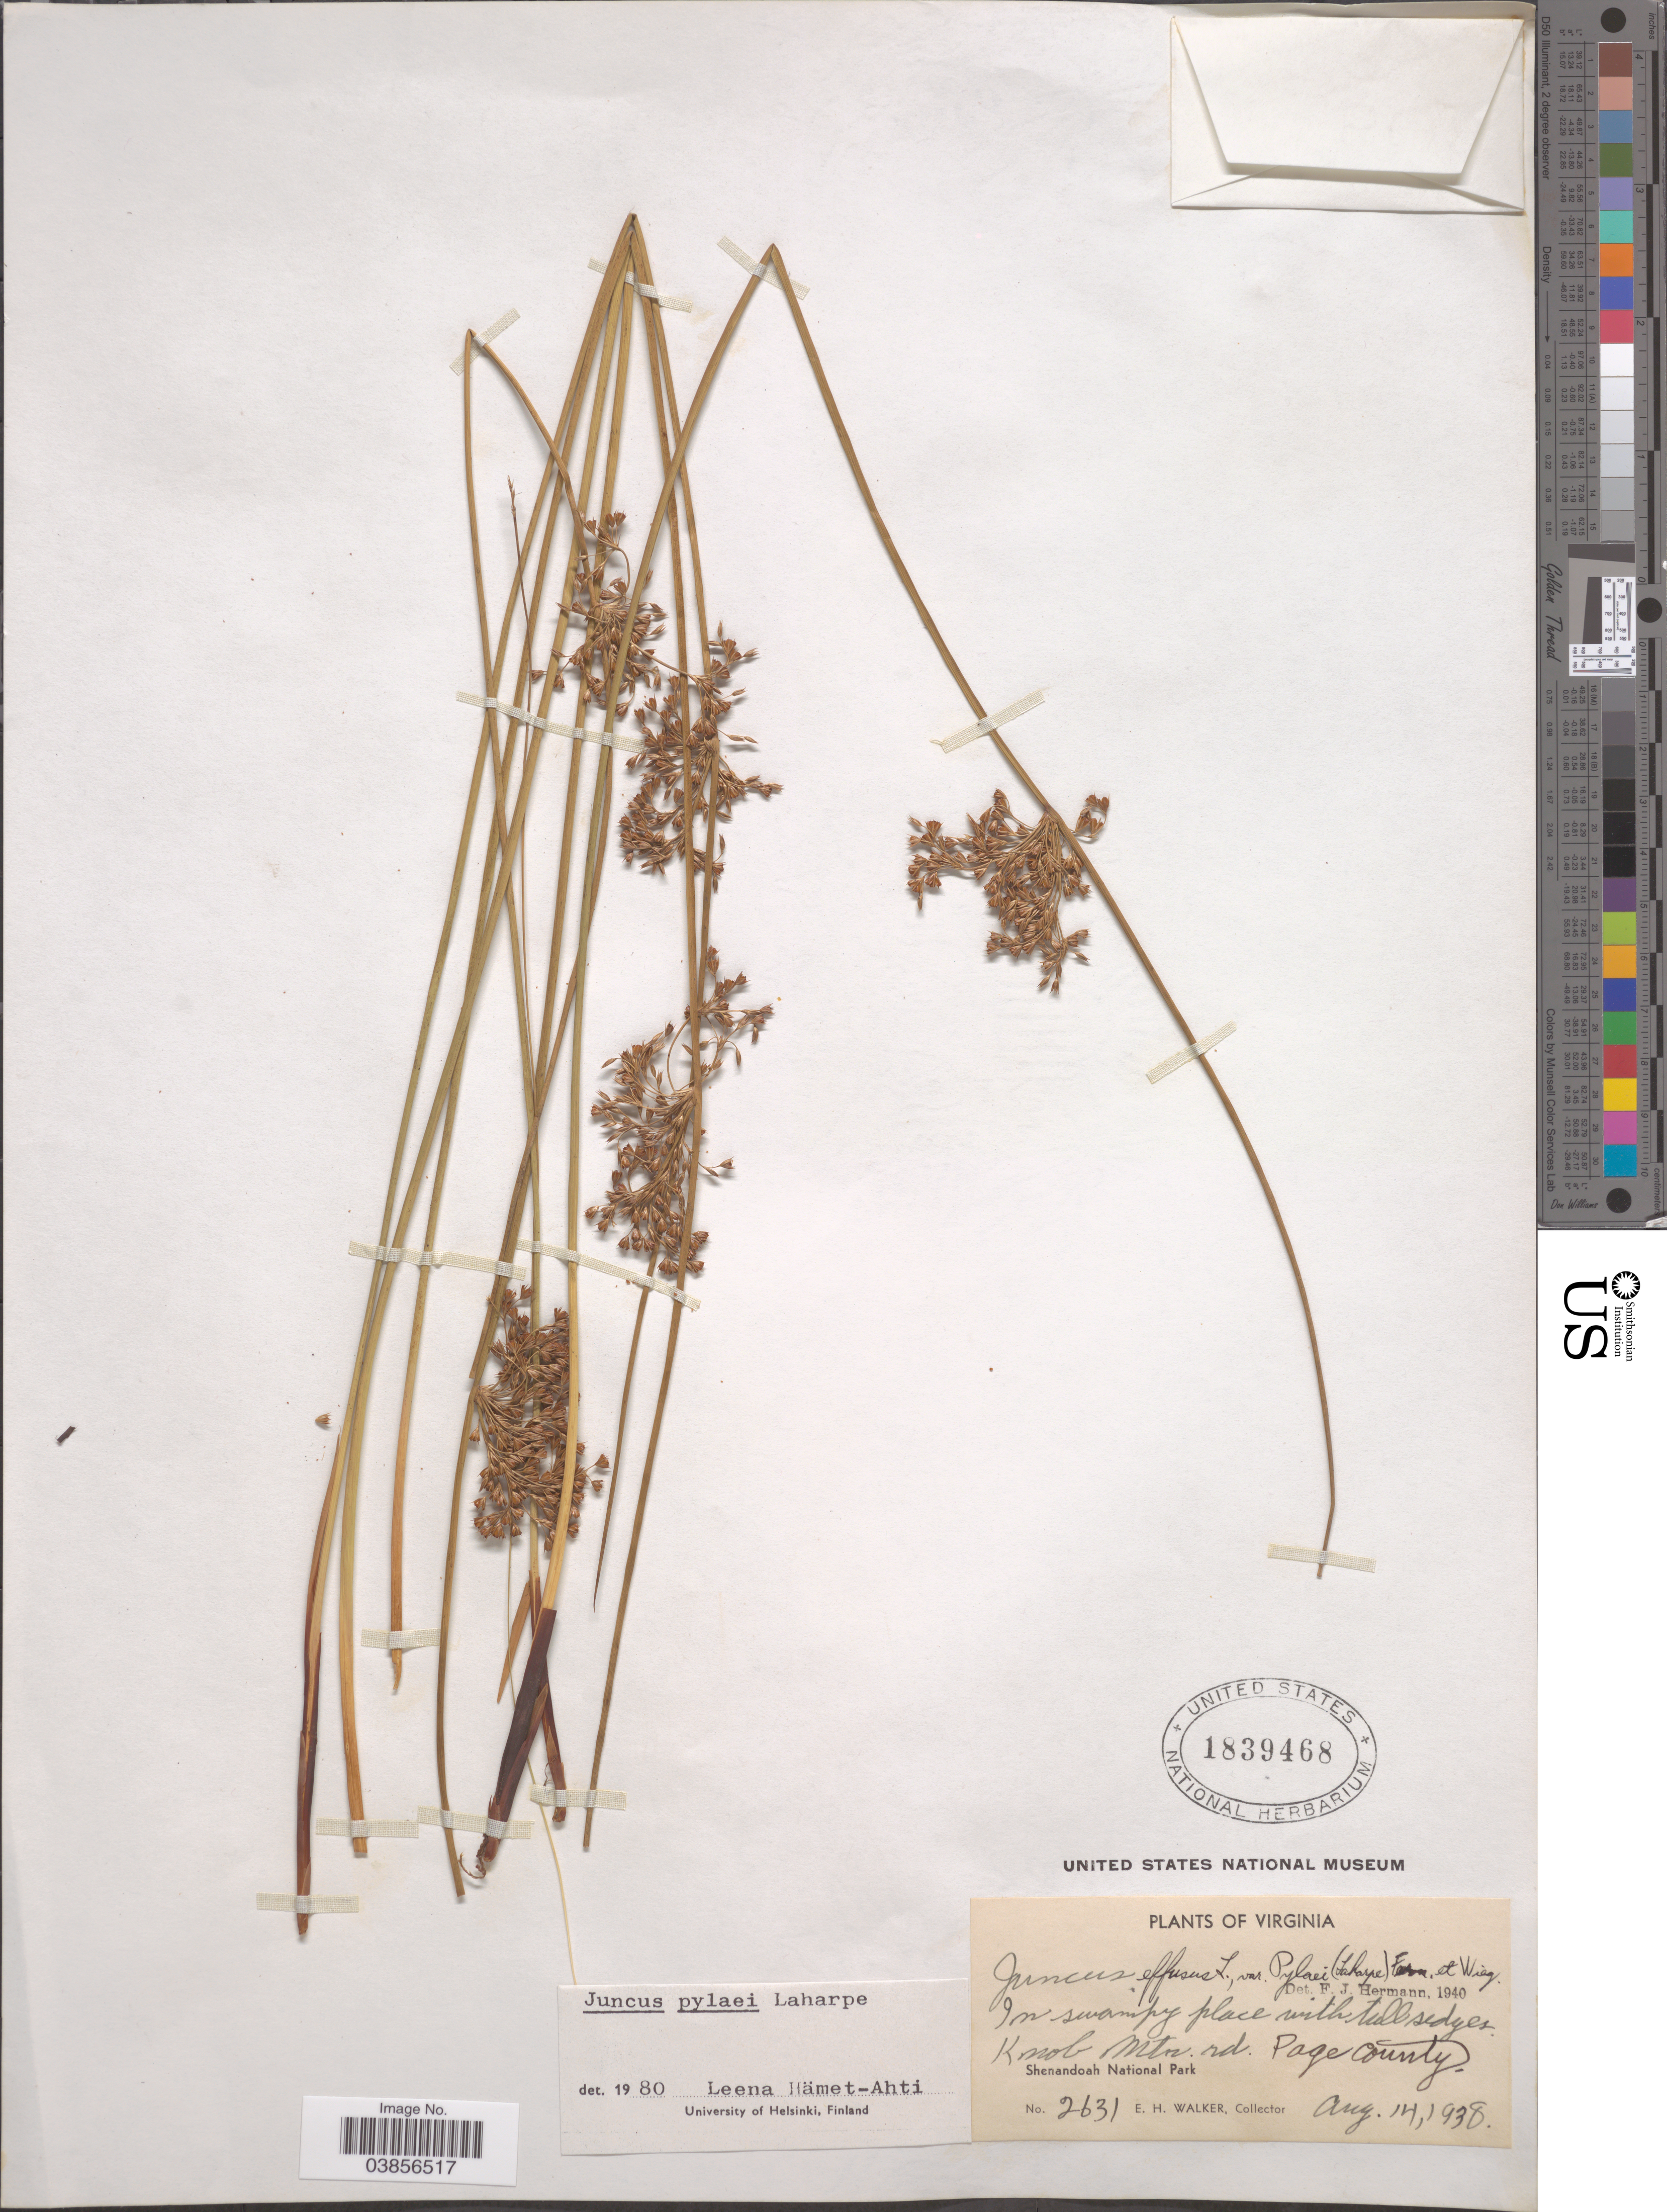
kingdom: Plantae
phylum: Tracheophyta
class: Liliopsida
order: Poales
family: Juncaceae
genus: Juncus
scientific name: Juncus pylaei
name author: Laharpe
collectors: E. H. Walker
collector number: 2631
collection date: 1938-08-14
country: United States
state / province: Virginia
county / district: Page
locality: Knob Mtn. rd Shenandoah National Park.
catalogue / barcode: US 1839468